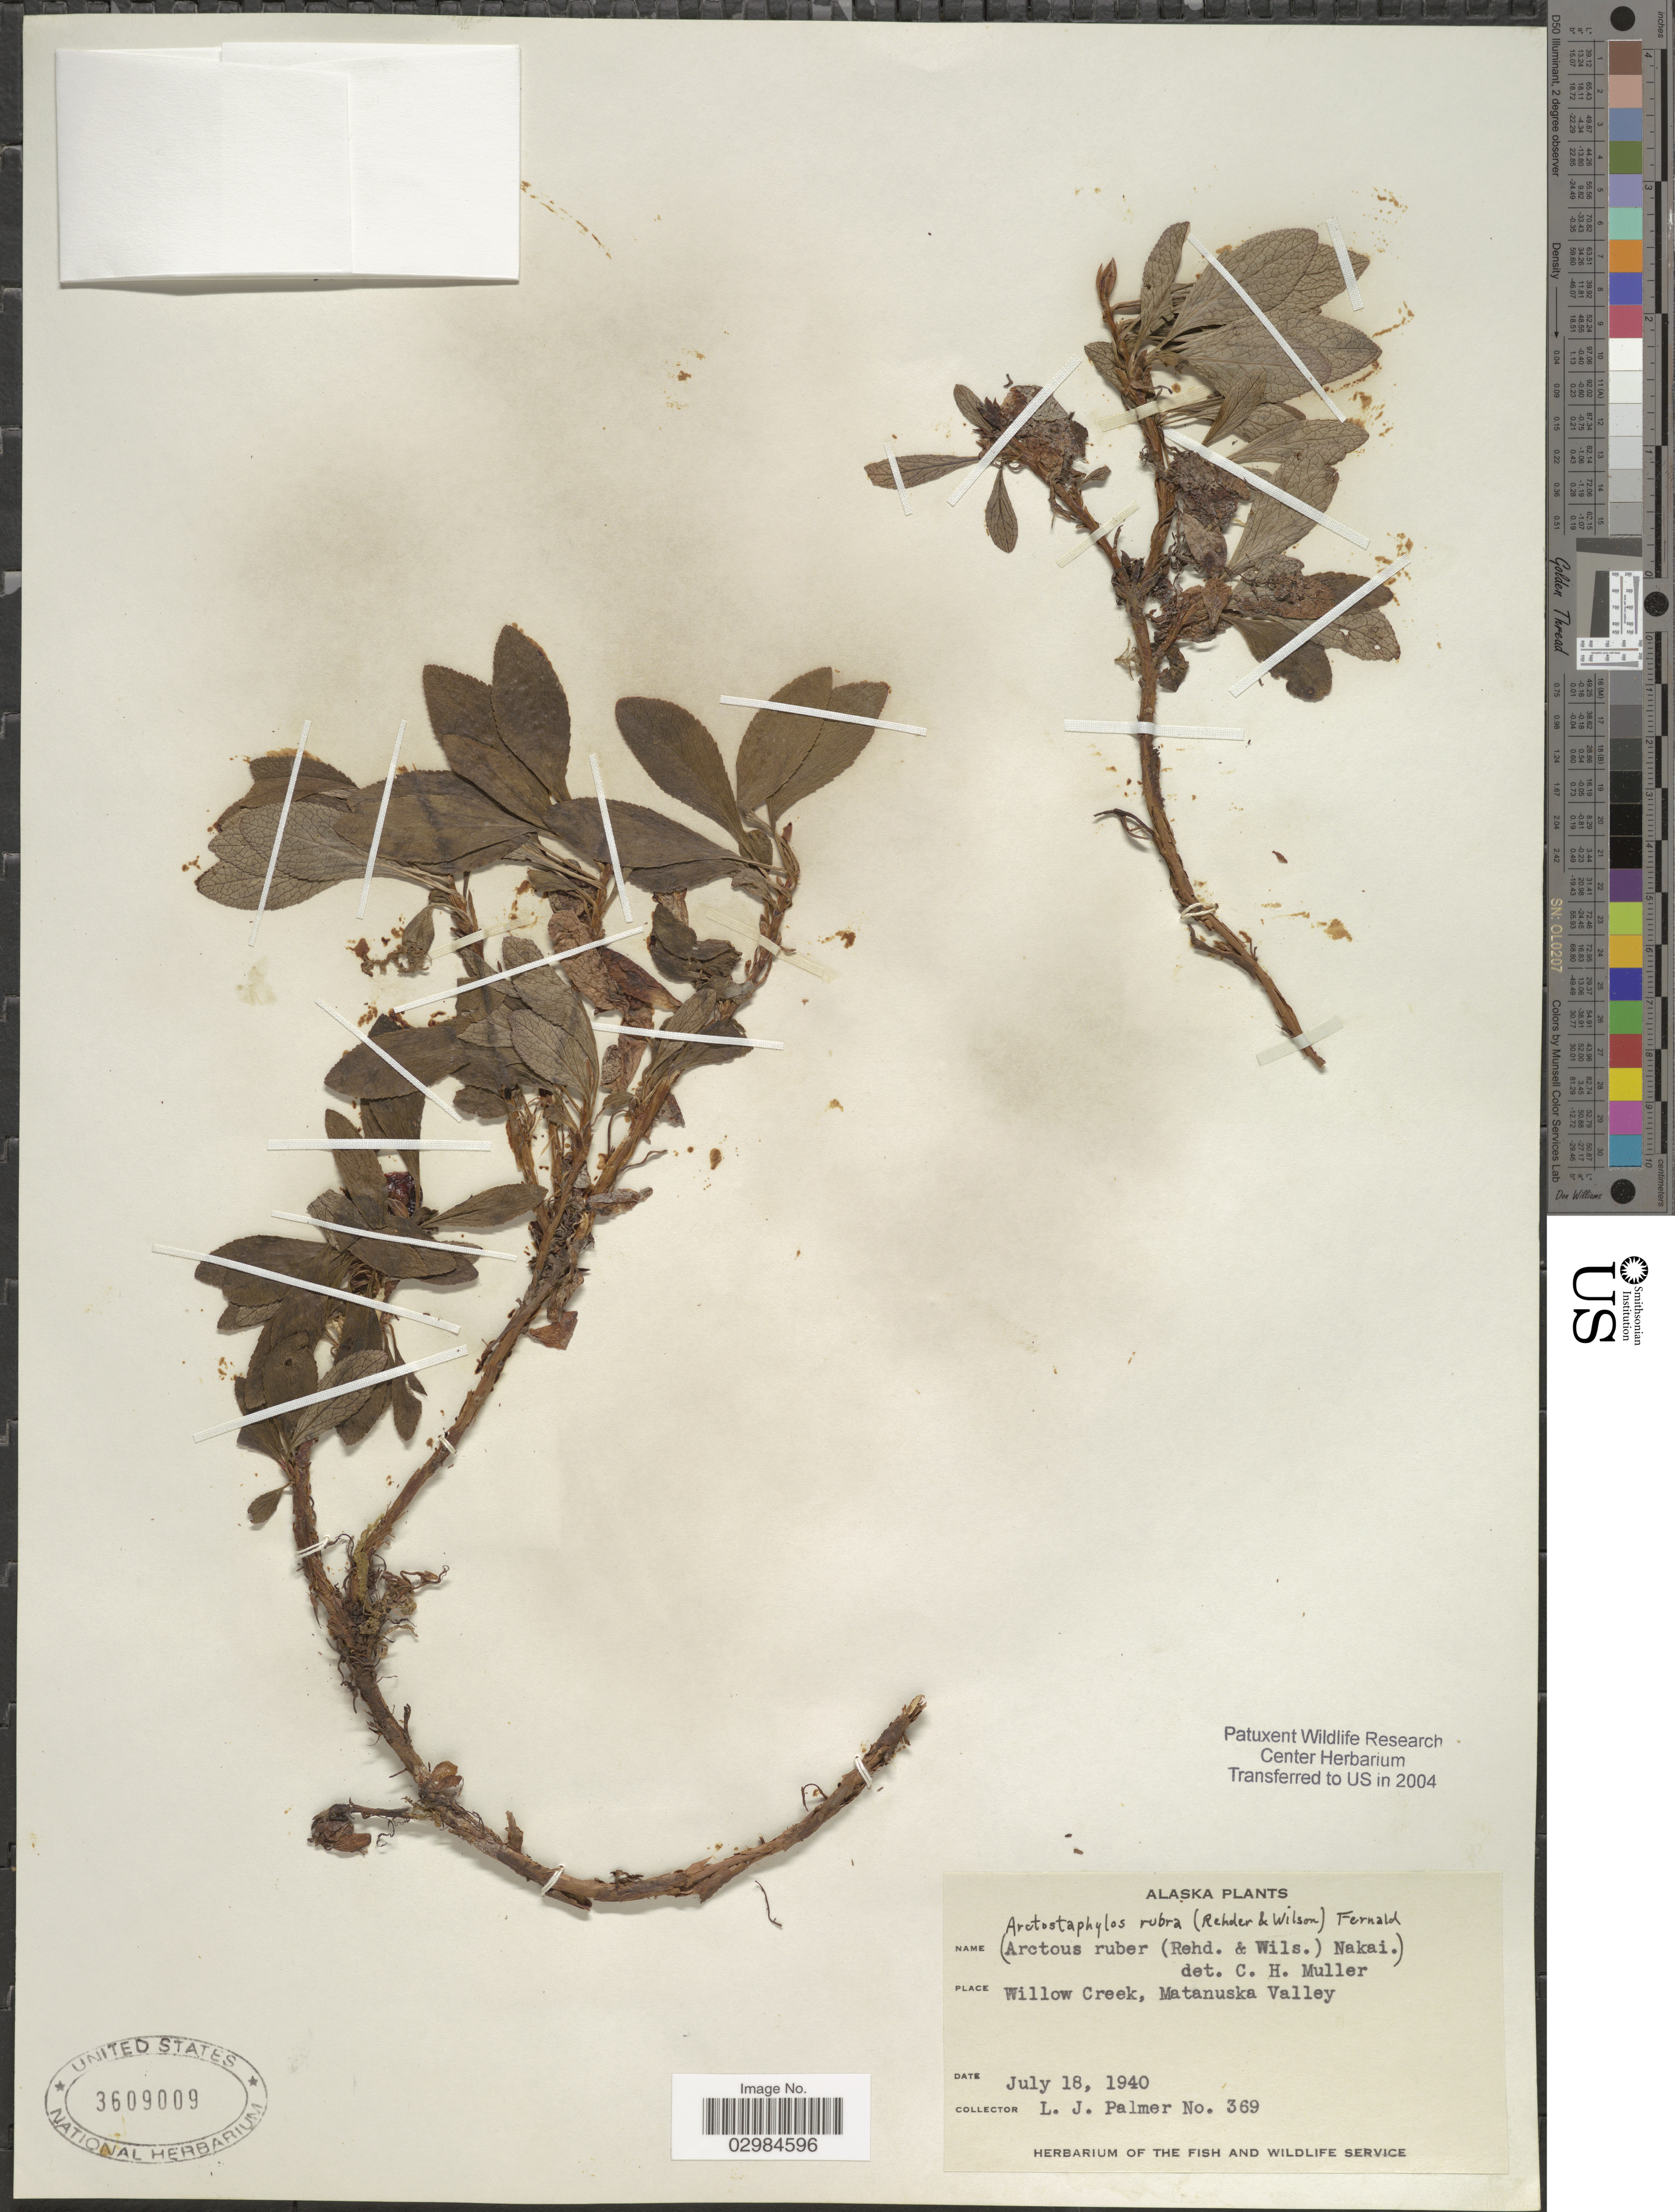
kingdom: Plantae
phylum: Tracheophyta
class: Magnoliopsida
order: Ericales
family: Ericaceae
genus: Arctostaphylos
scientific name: Arctostaphylos rubra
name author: (Rehder & E.H. Wilson) Fernald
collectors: L. J. Palmer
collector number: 369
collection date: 1940-07-18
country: United States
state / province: Alaska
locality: Willow Creek, Matanuska Valley.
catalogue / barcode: US 3609009